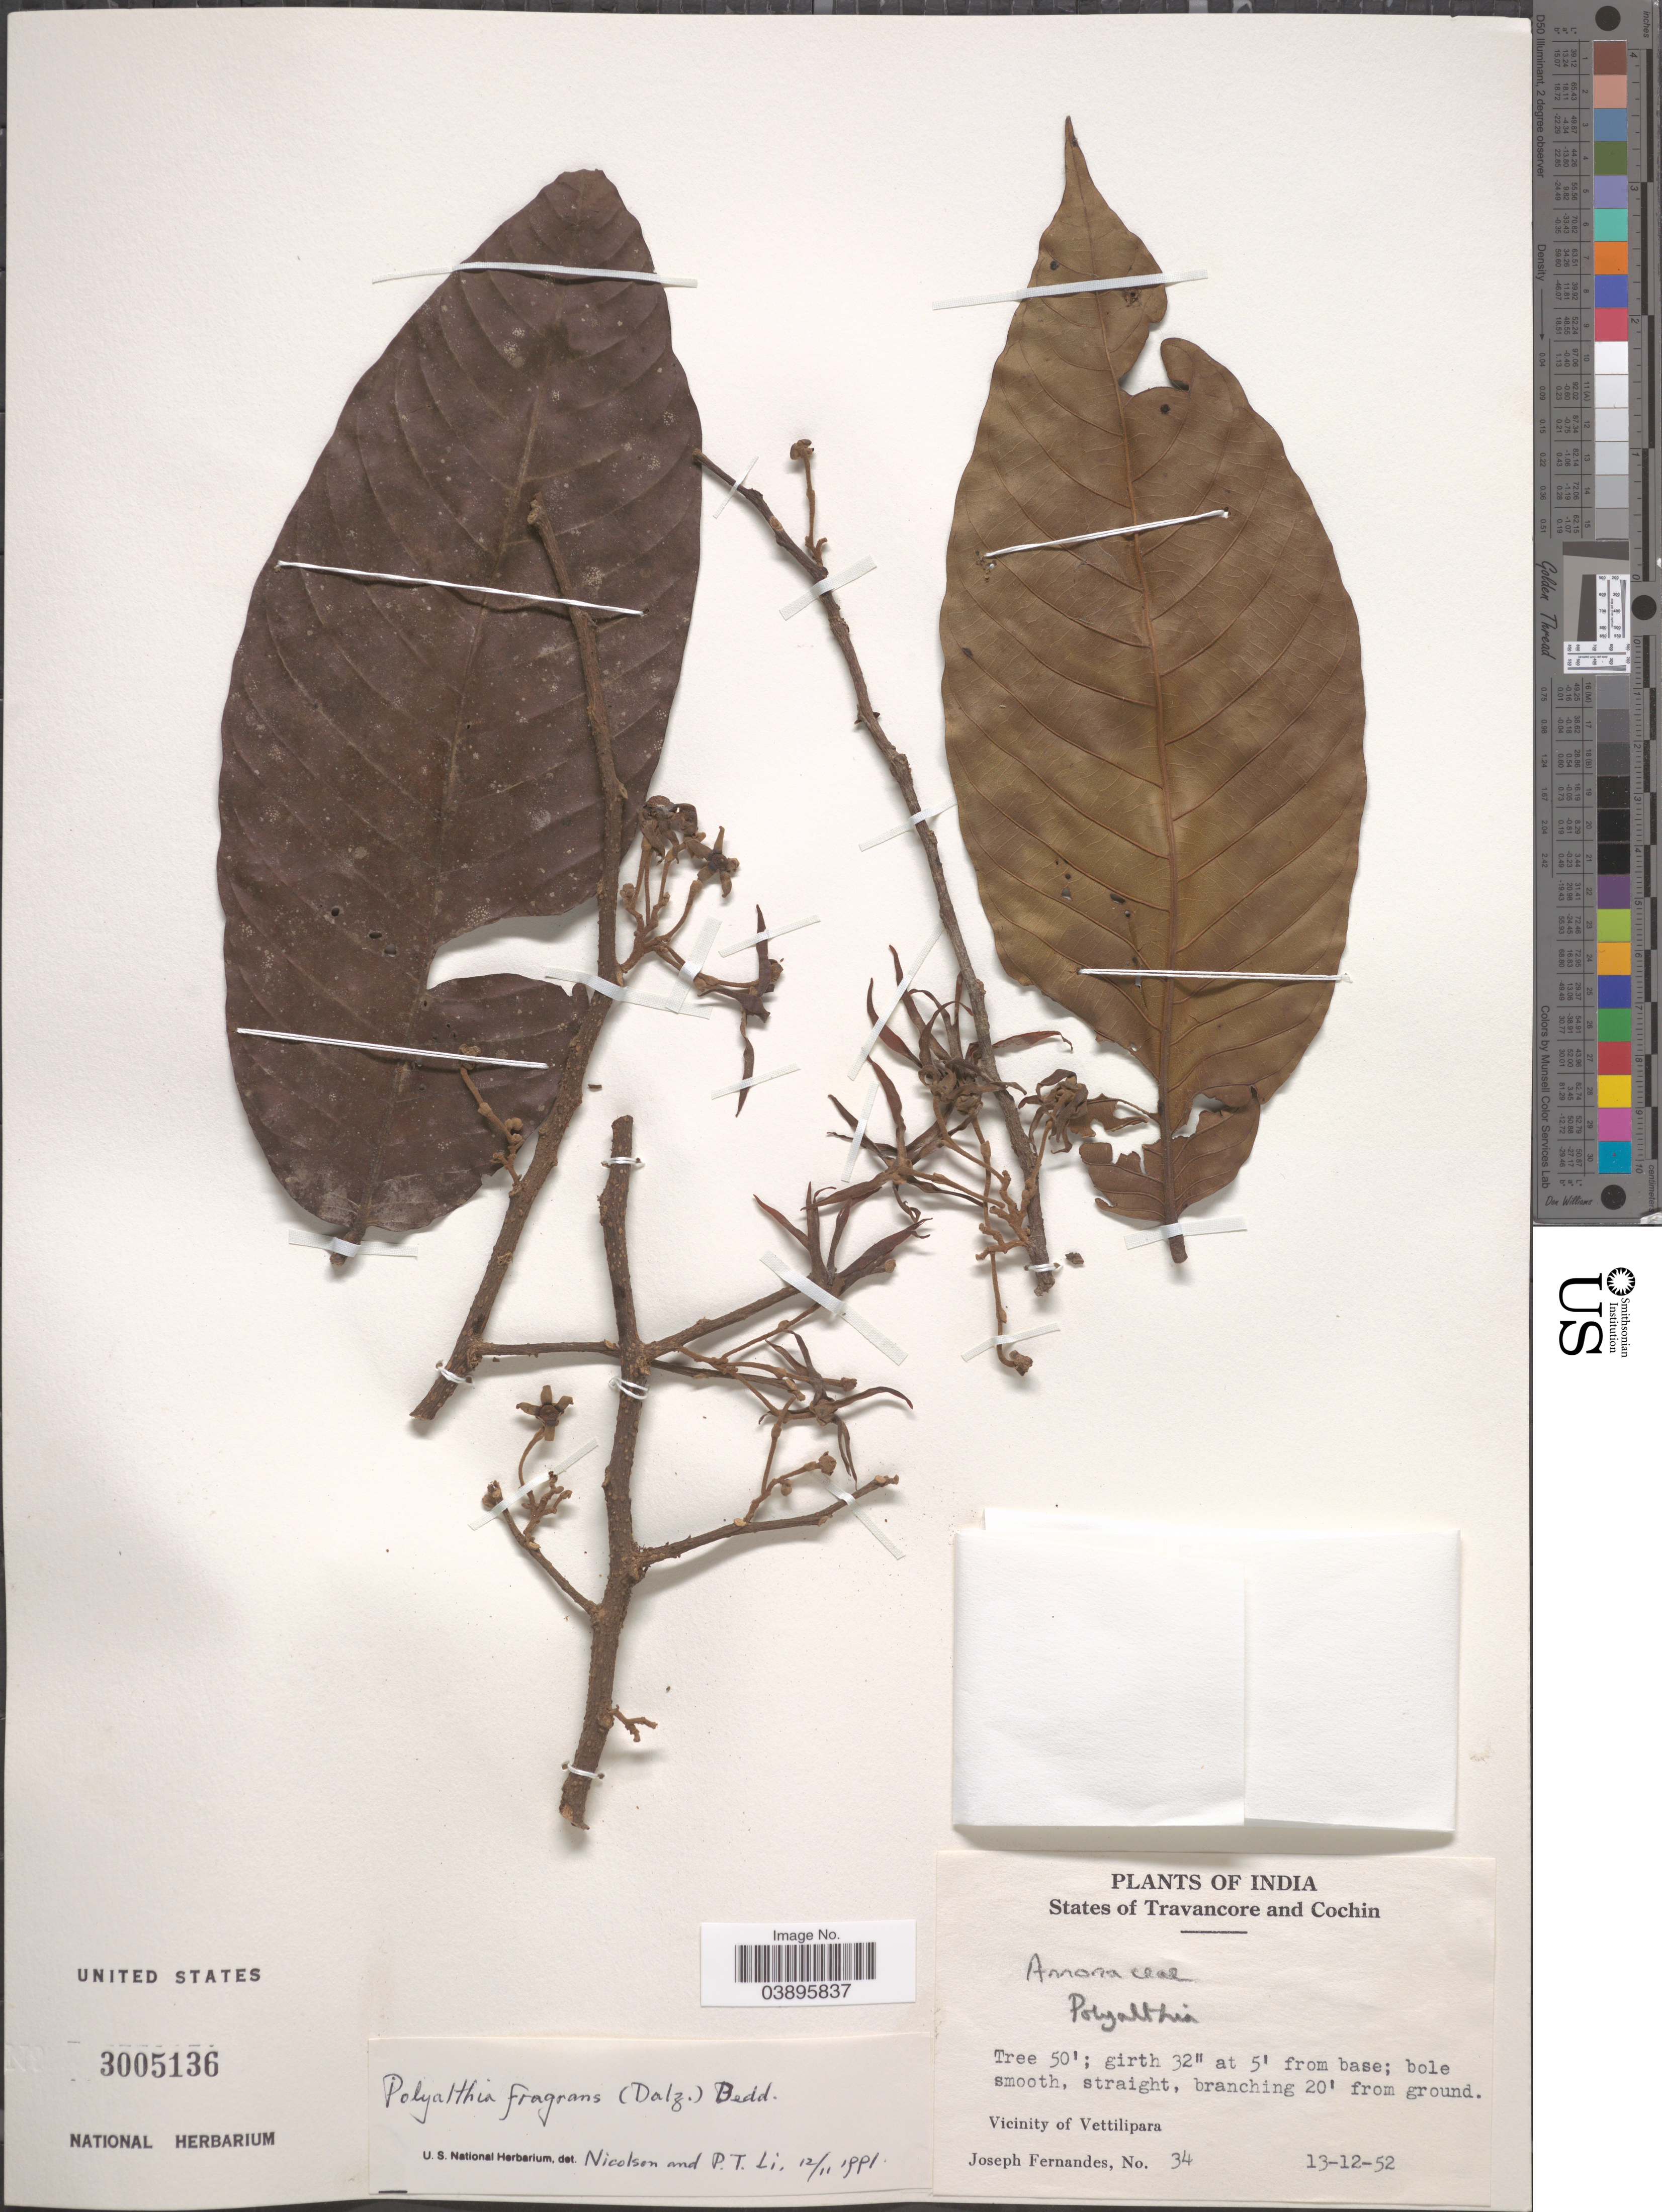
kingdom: Plantae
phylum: Tracheophyta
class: Magnoliopsida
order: Magnoliales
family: Annonaceae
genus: Polyalthia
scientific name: Polyalthia fragrans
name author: (Dalzell) Benth. & Hook. f.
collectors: J. Fernandes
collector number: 34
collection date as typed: Transcribed d/m/y: 13/12/52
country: India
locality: States of Travancore and Cochin. Vicinity of Vettilipara.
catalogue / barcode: US 3005136